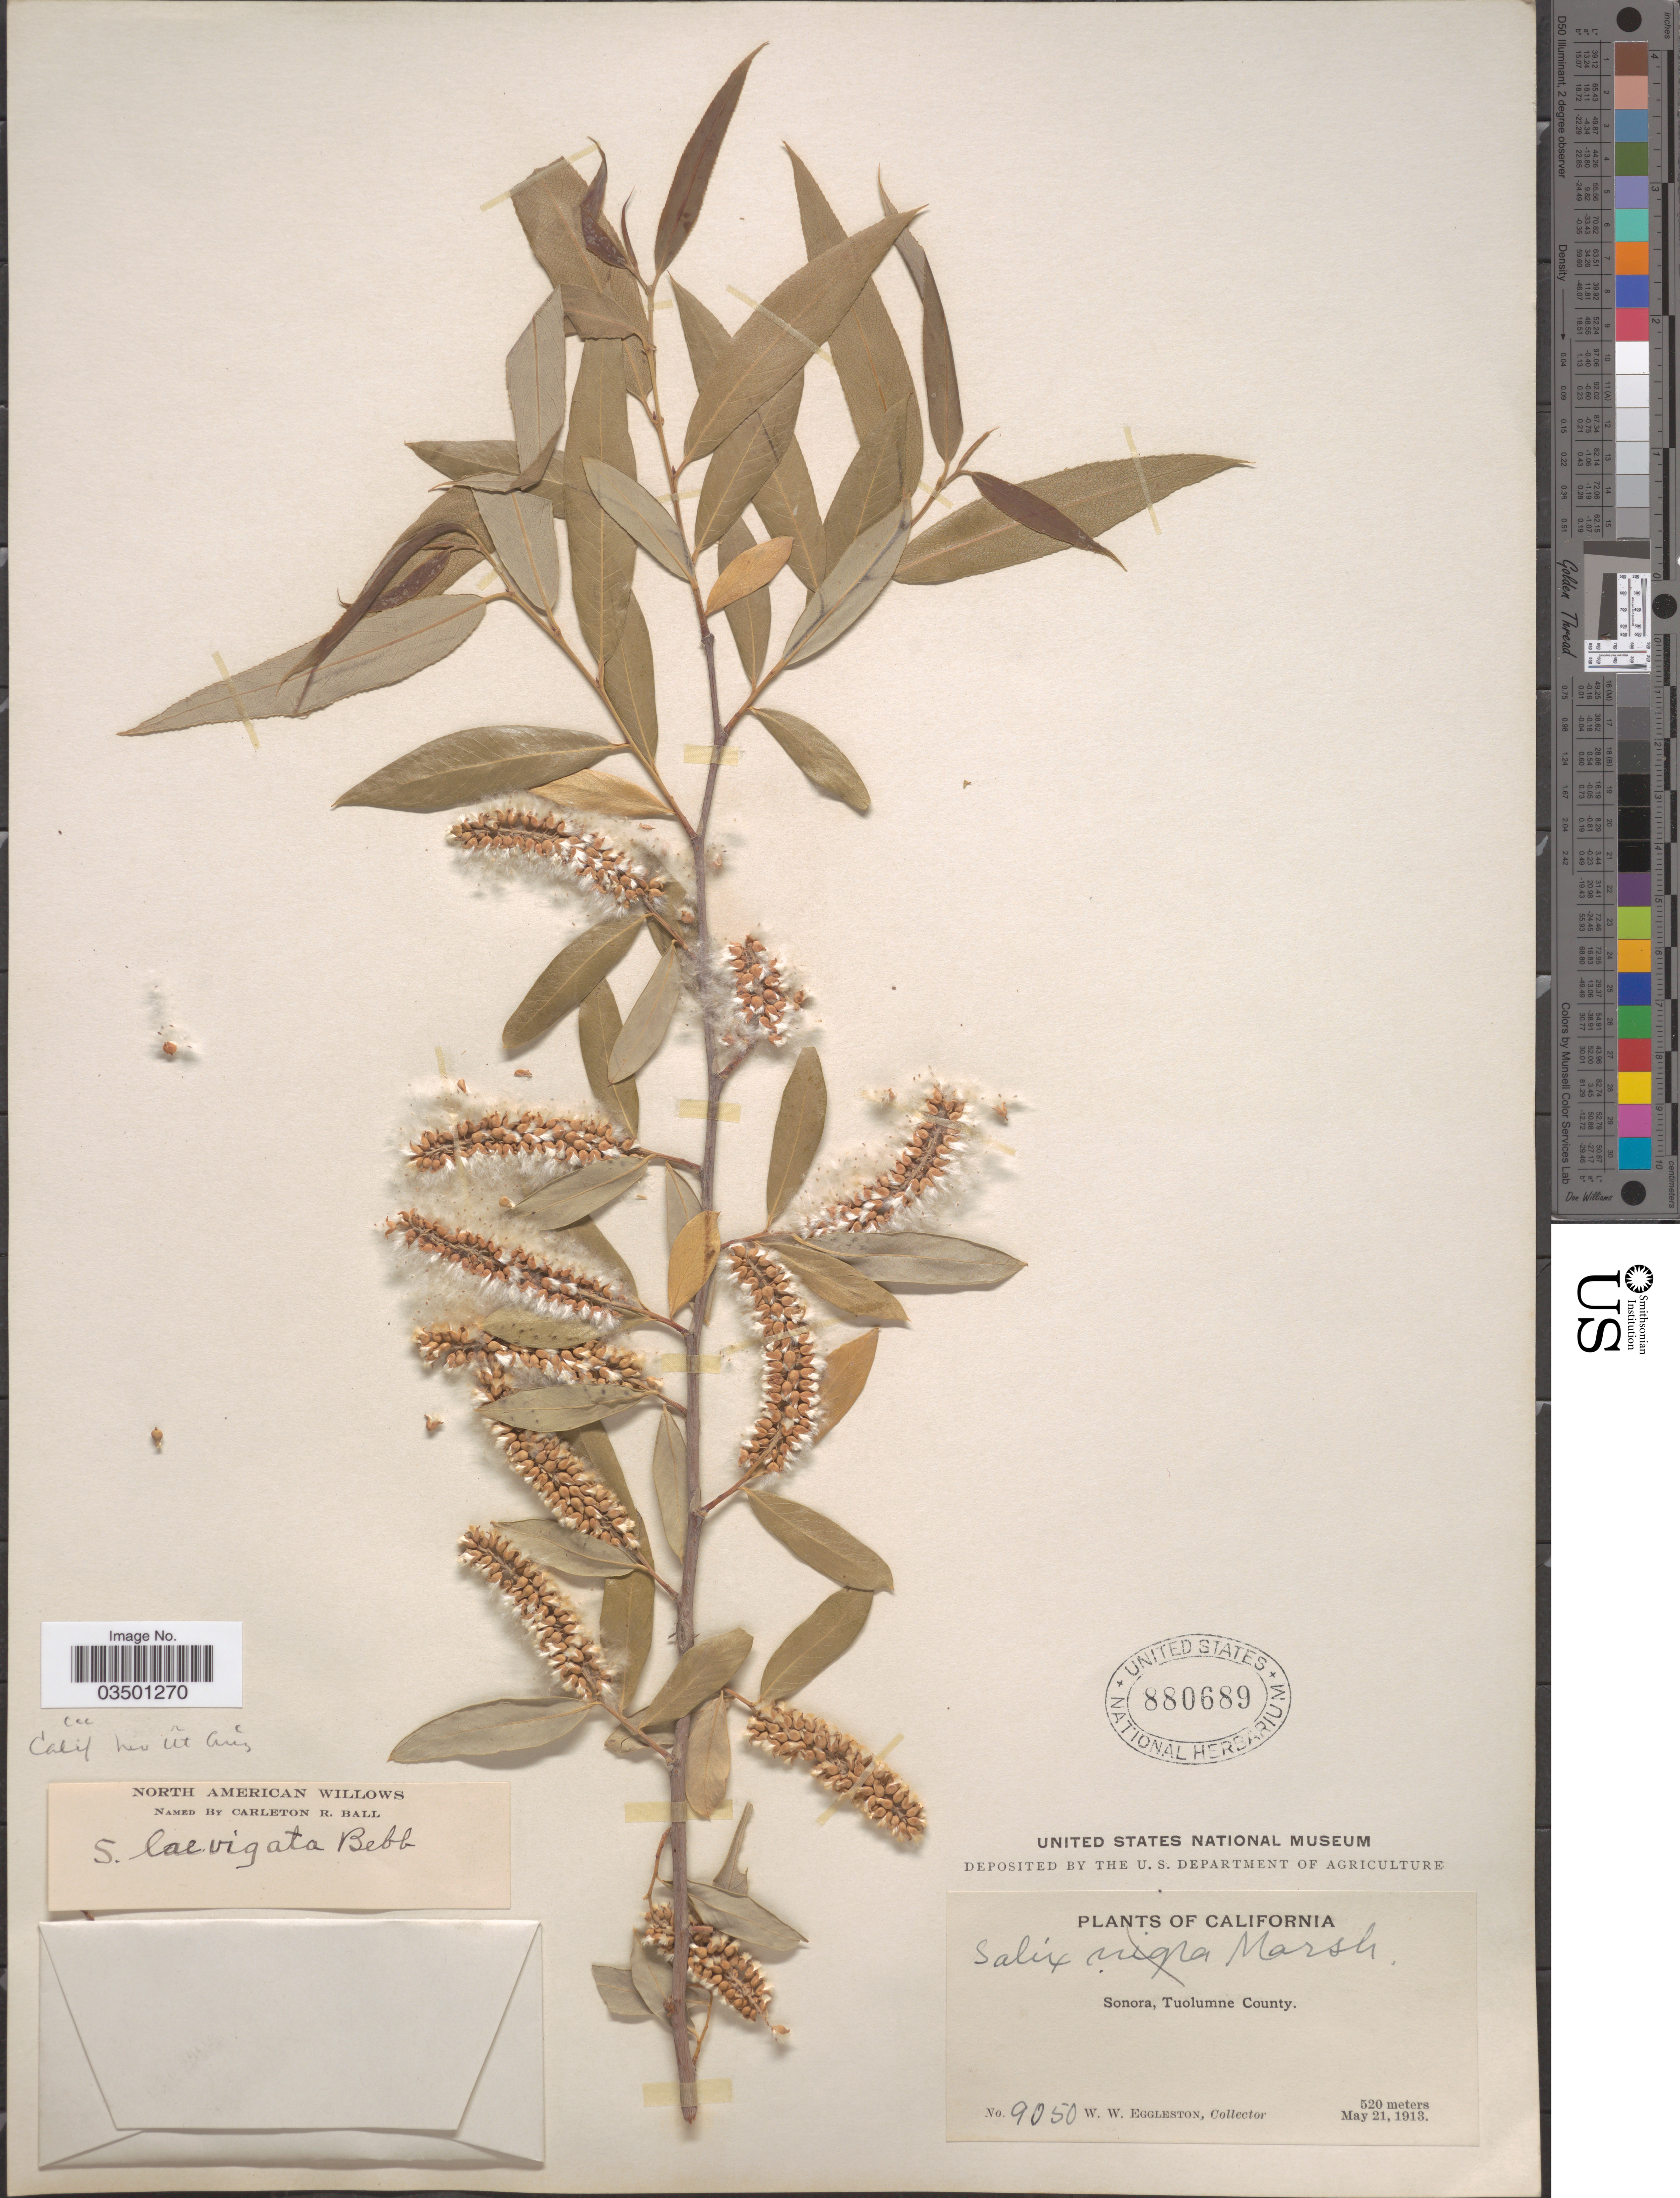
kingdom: Plantae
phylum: Tracheophyta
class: Magnoliopsida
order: Malpighiales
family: Salicaceae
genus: Salix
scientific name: Salix lasiolepis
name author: Benth.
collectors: W. W. Eggleston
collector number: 9050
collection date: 1913-05-21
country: United States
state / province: California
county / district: Tuolumne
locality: Sonora, Tuolumne County.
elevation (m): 520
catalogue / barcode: US 880689